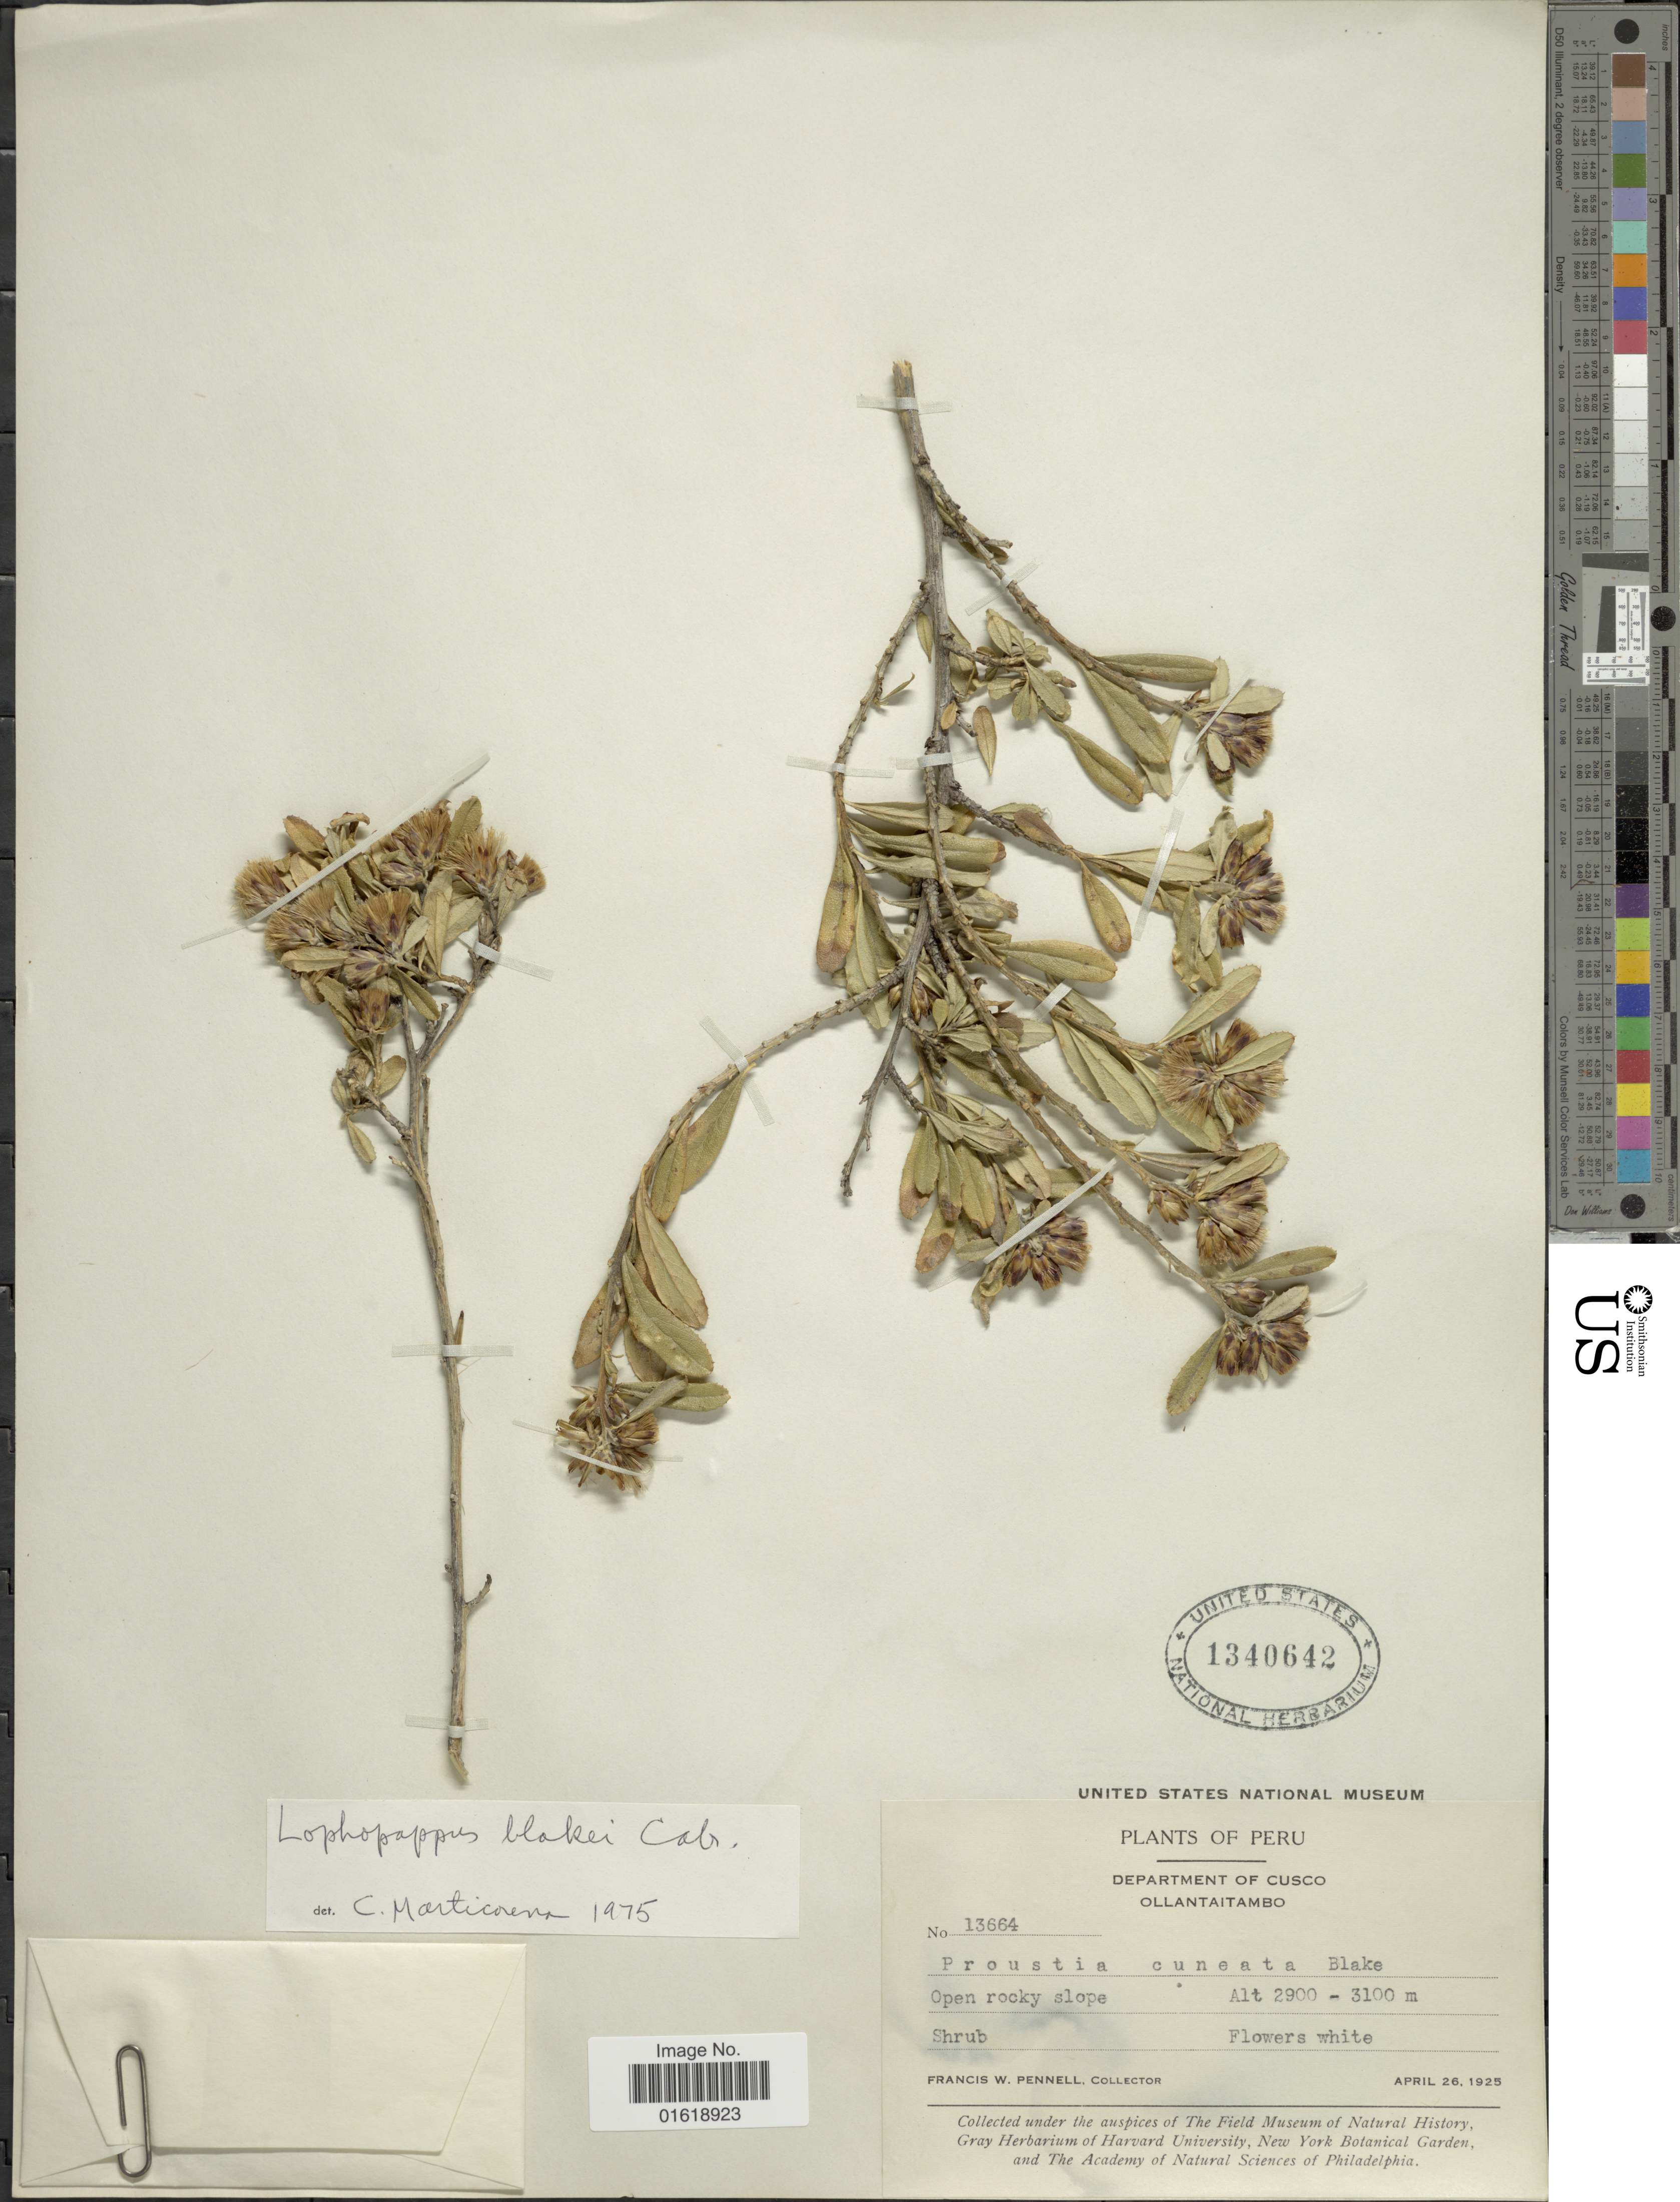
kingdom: Plantae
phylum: Tracheophyta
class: Magnoliopsida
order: Asterales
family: Asteraceae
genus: Lophopappus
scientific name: Lophopappus blakei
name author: Cabrera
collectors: F. W. Pennell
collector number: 13664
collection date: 1925-04-26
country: Peru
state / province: Cusco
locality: Department of Cusco. Ollantaitambo.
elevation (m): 2900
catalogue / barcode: US 1340642